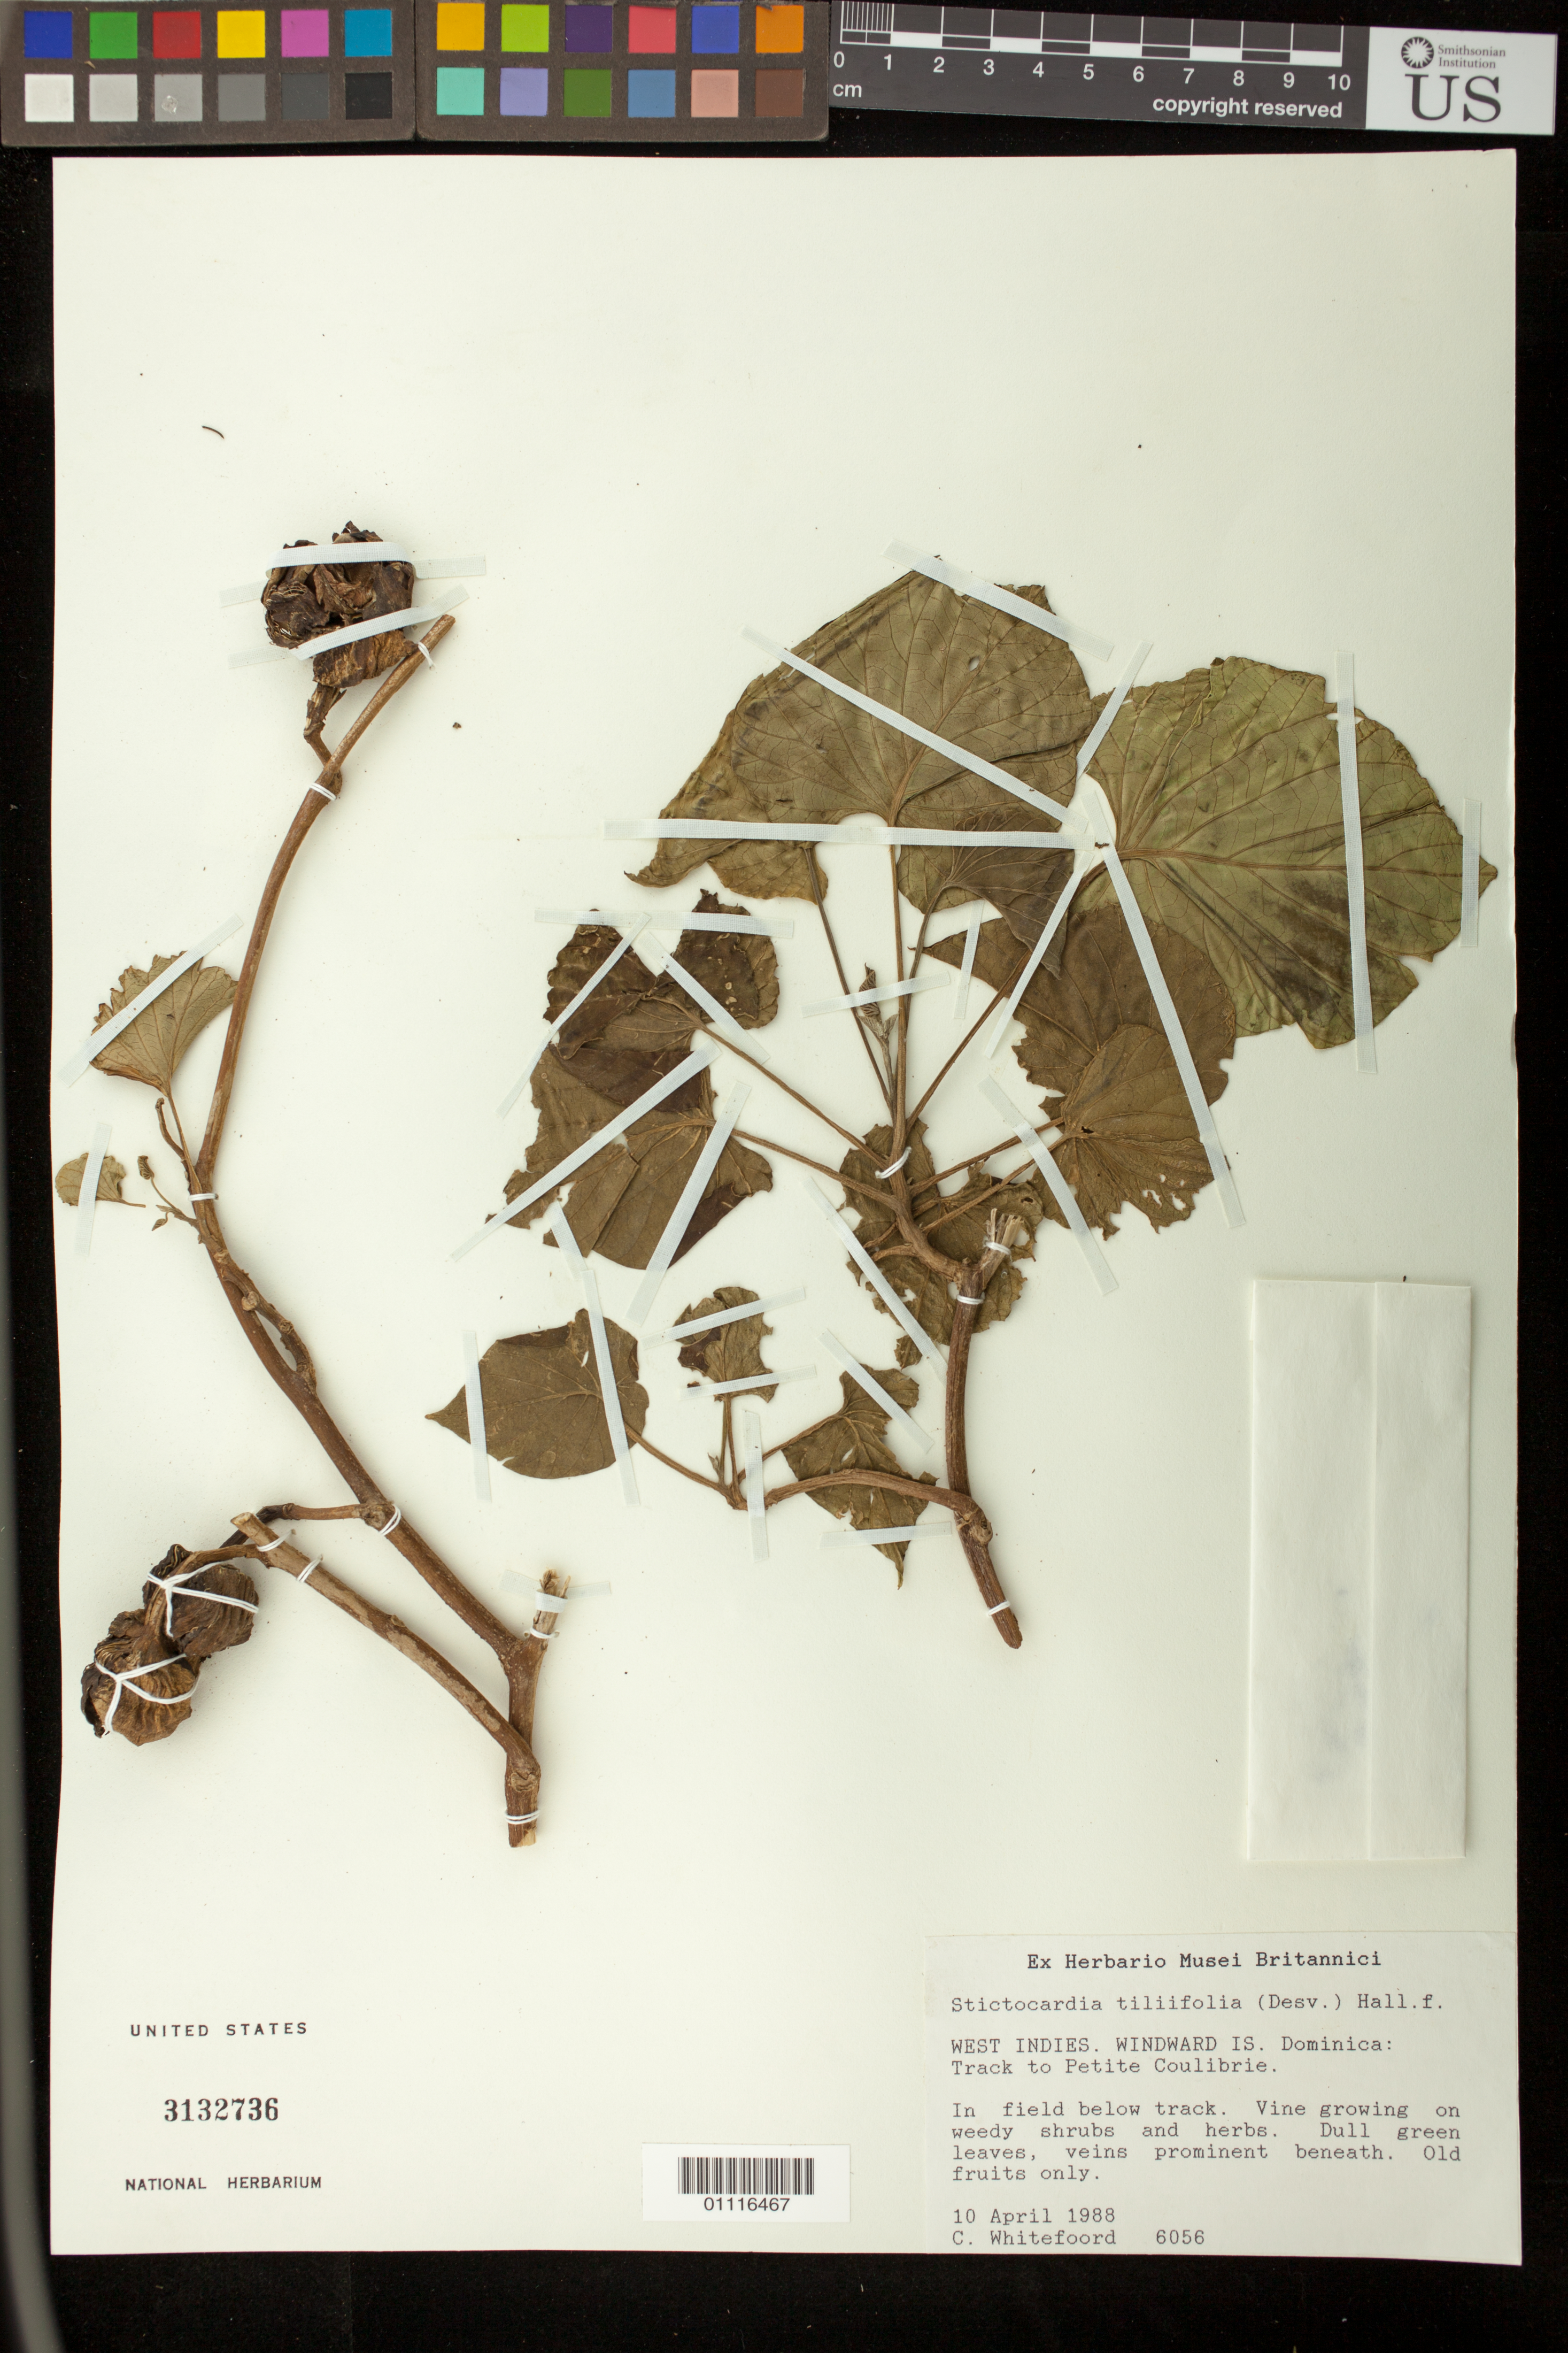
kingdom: Plantae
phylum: Tracheophyta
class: Magnoliopsida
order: Solanales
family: Convolvulaceae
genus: Stictocardia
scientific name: Stictocardia tiliifolia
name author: (Desr.) Hallier f.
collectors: C. Whitefoord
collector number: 6056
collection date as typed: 10 Apr 1988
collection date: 1988-04-10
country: Dominica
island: Dominica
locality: Track to Petite Coulibrie. In field below track.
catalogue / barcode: US 3132736